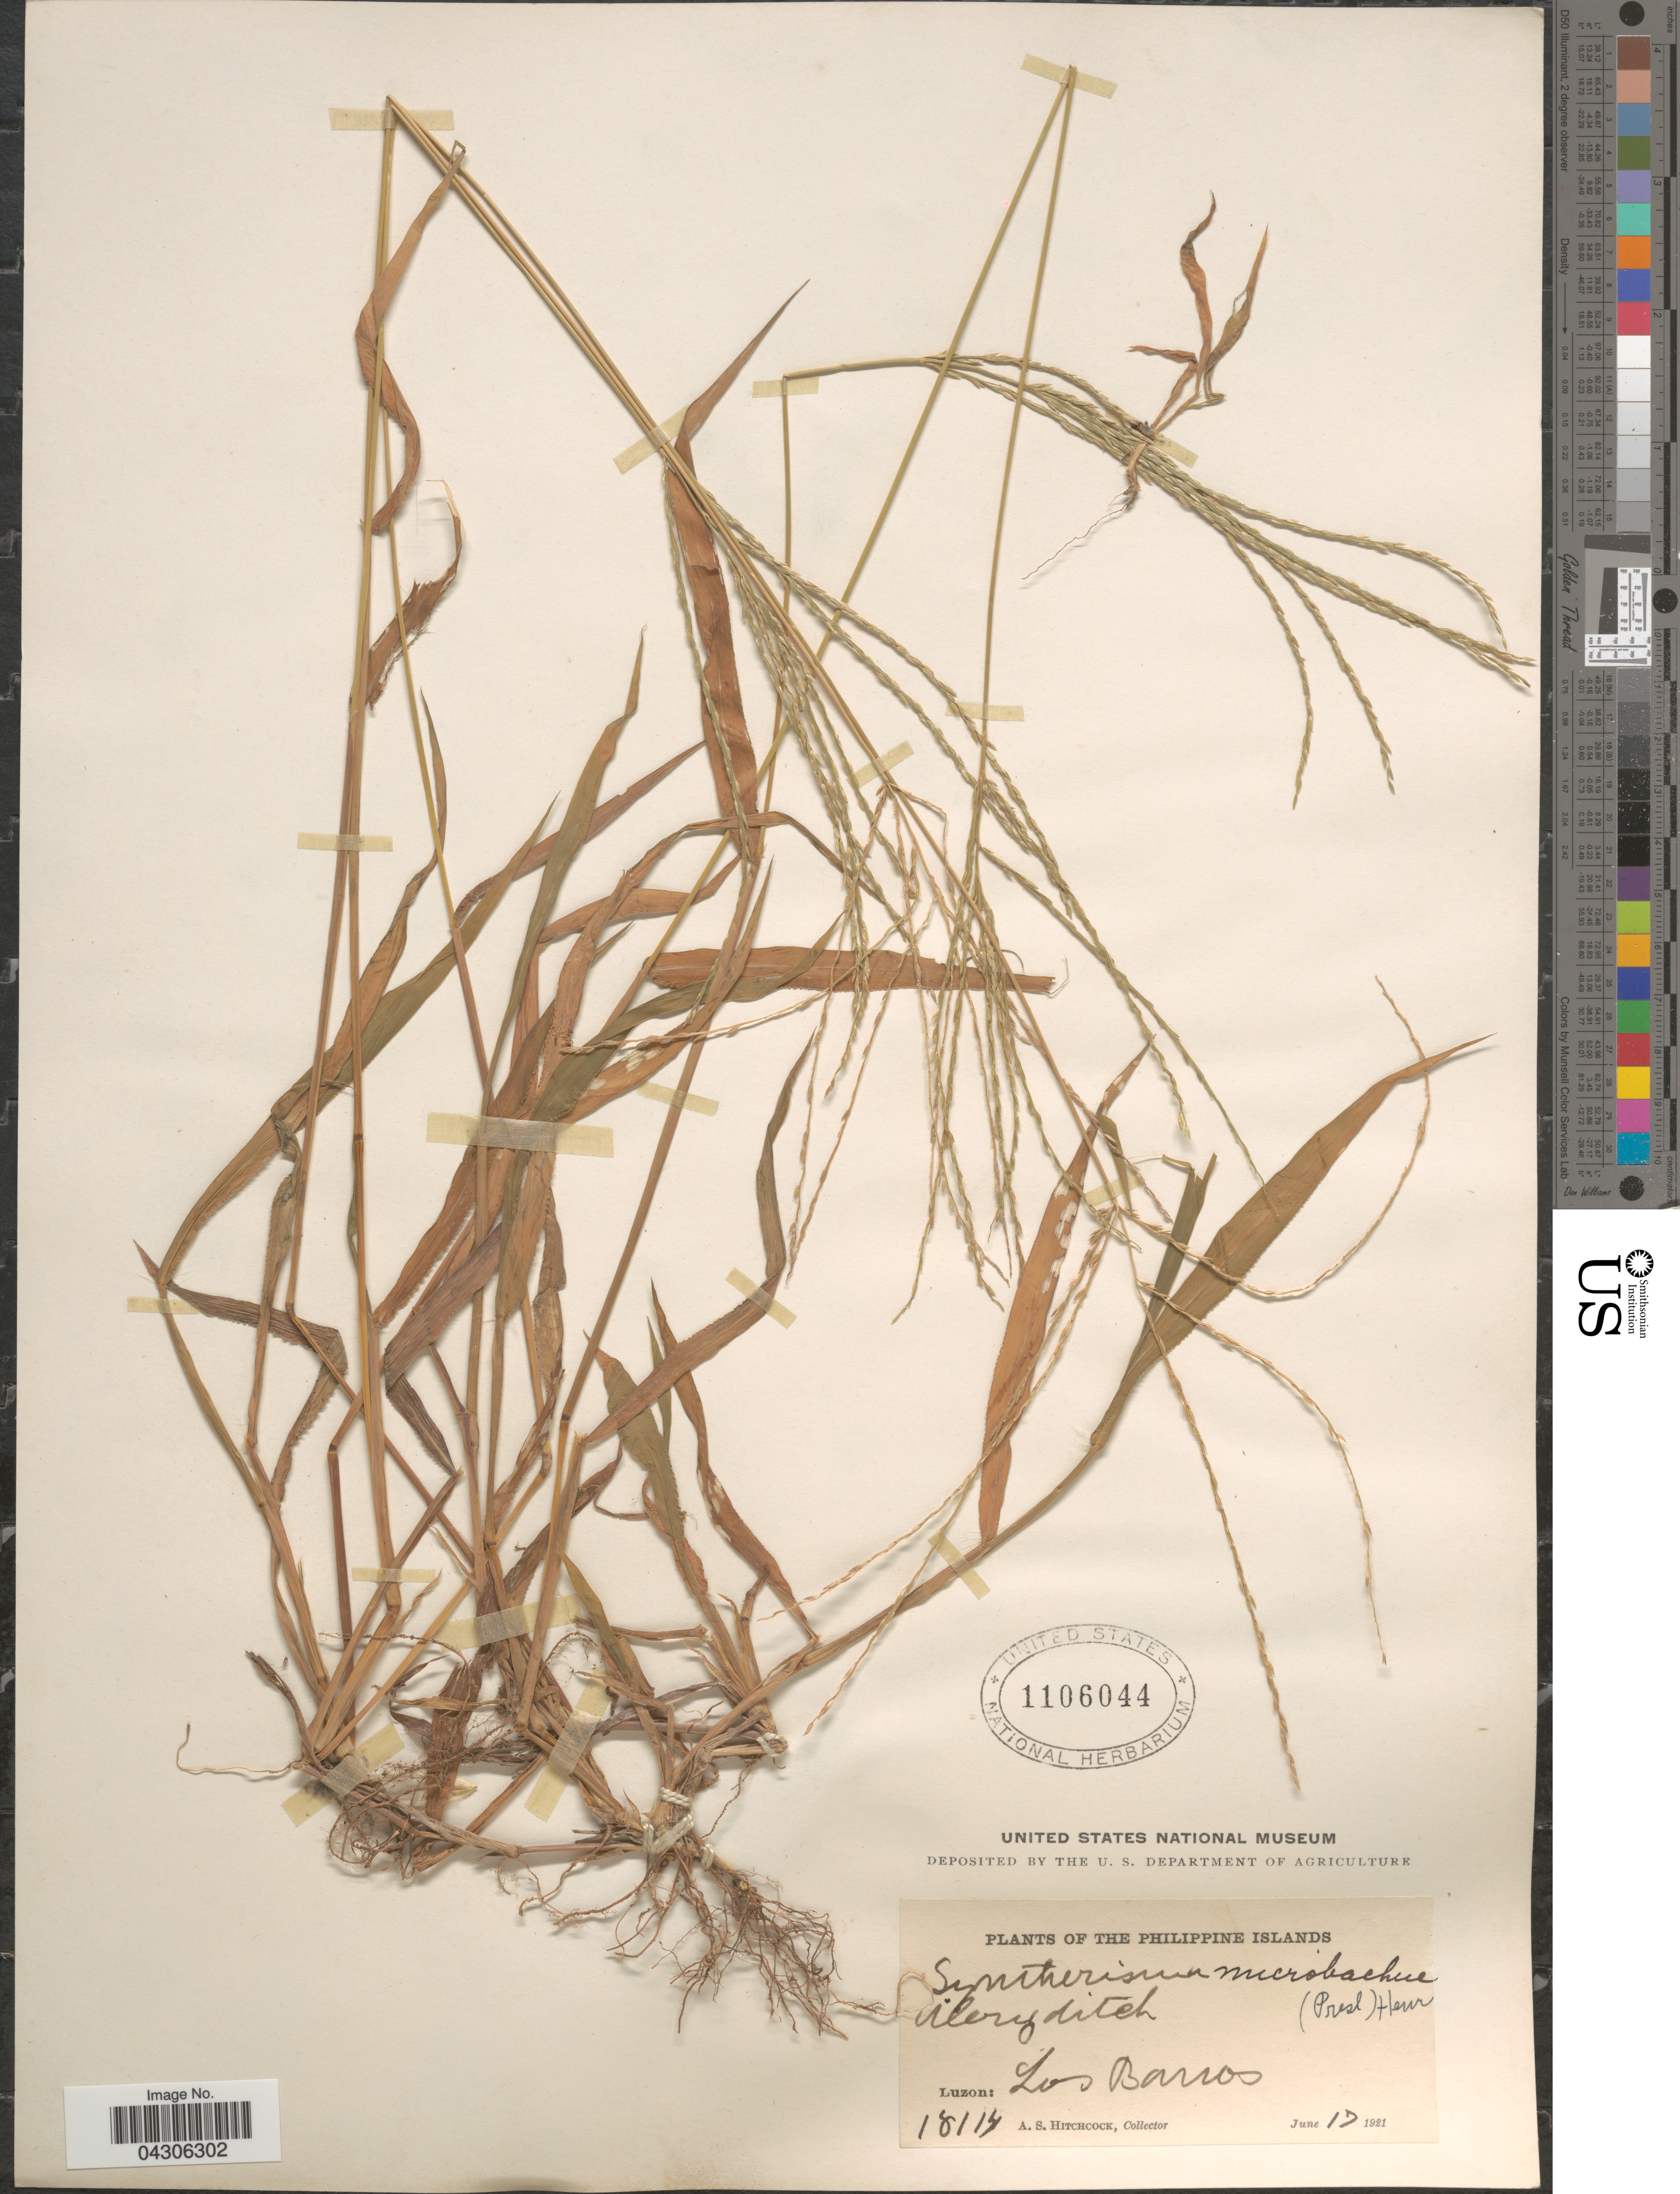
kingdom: Plantae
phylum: Tracheophyta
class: Liliopsida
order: Poales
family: Poaceae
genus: Digitaria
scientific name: Digitaria setigera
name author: Roth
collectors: A. S. Hitchcock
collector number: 18114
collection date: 1921-06-17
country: Philippines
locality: Philippine Islands. Luzon: Los Barros.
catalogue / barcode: US 1106044